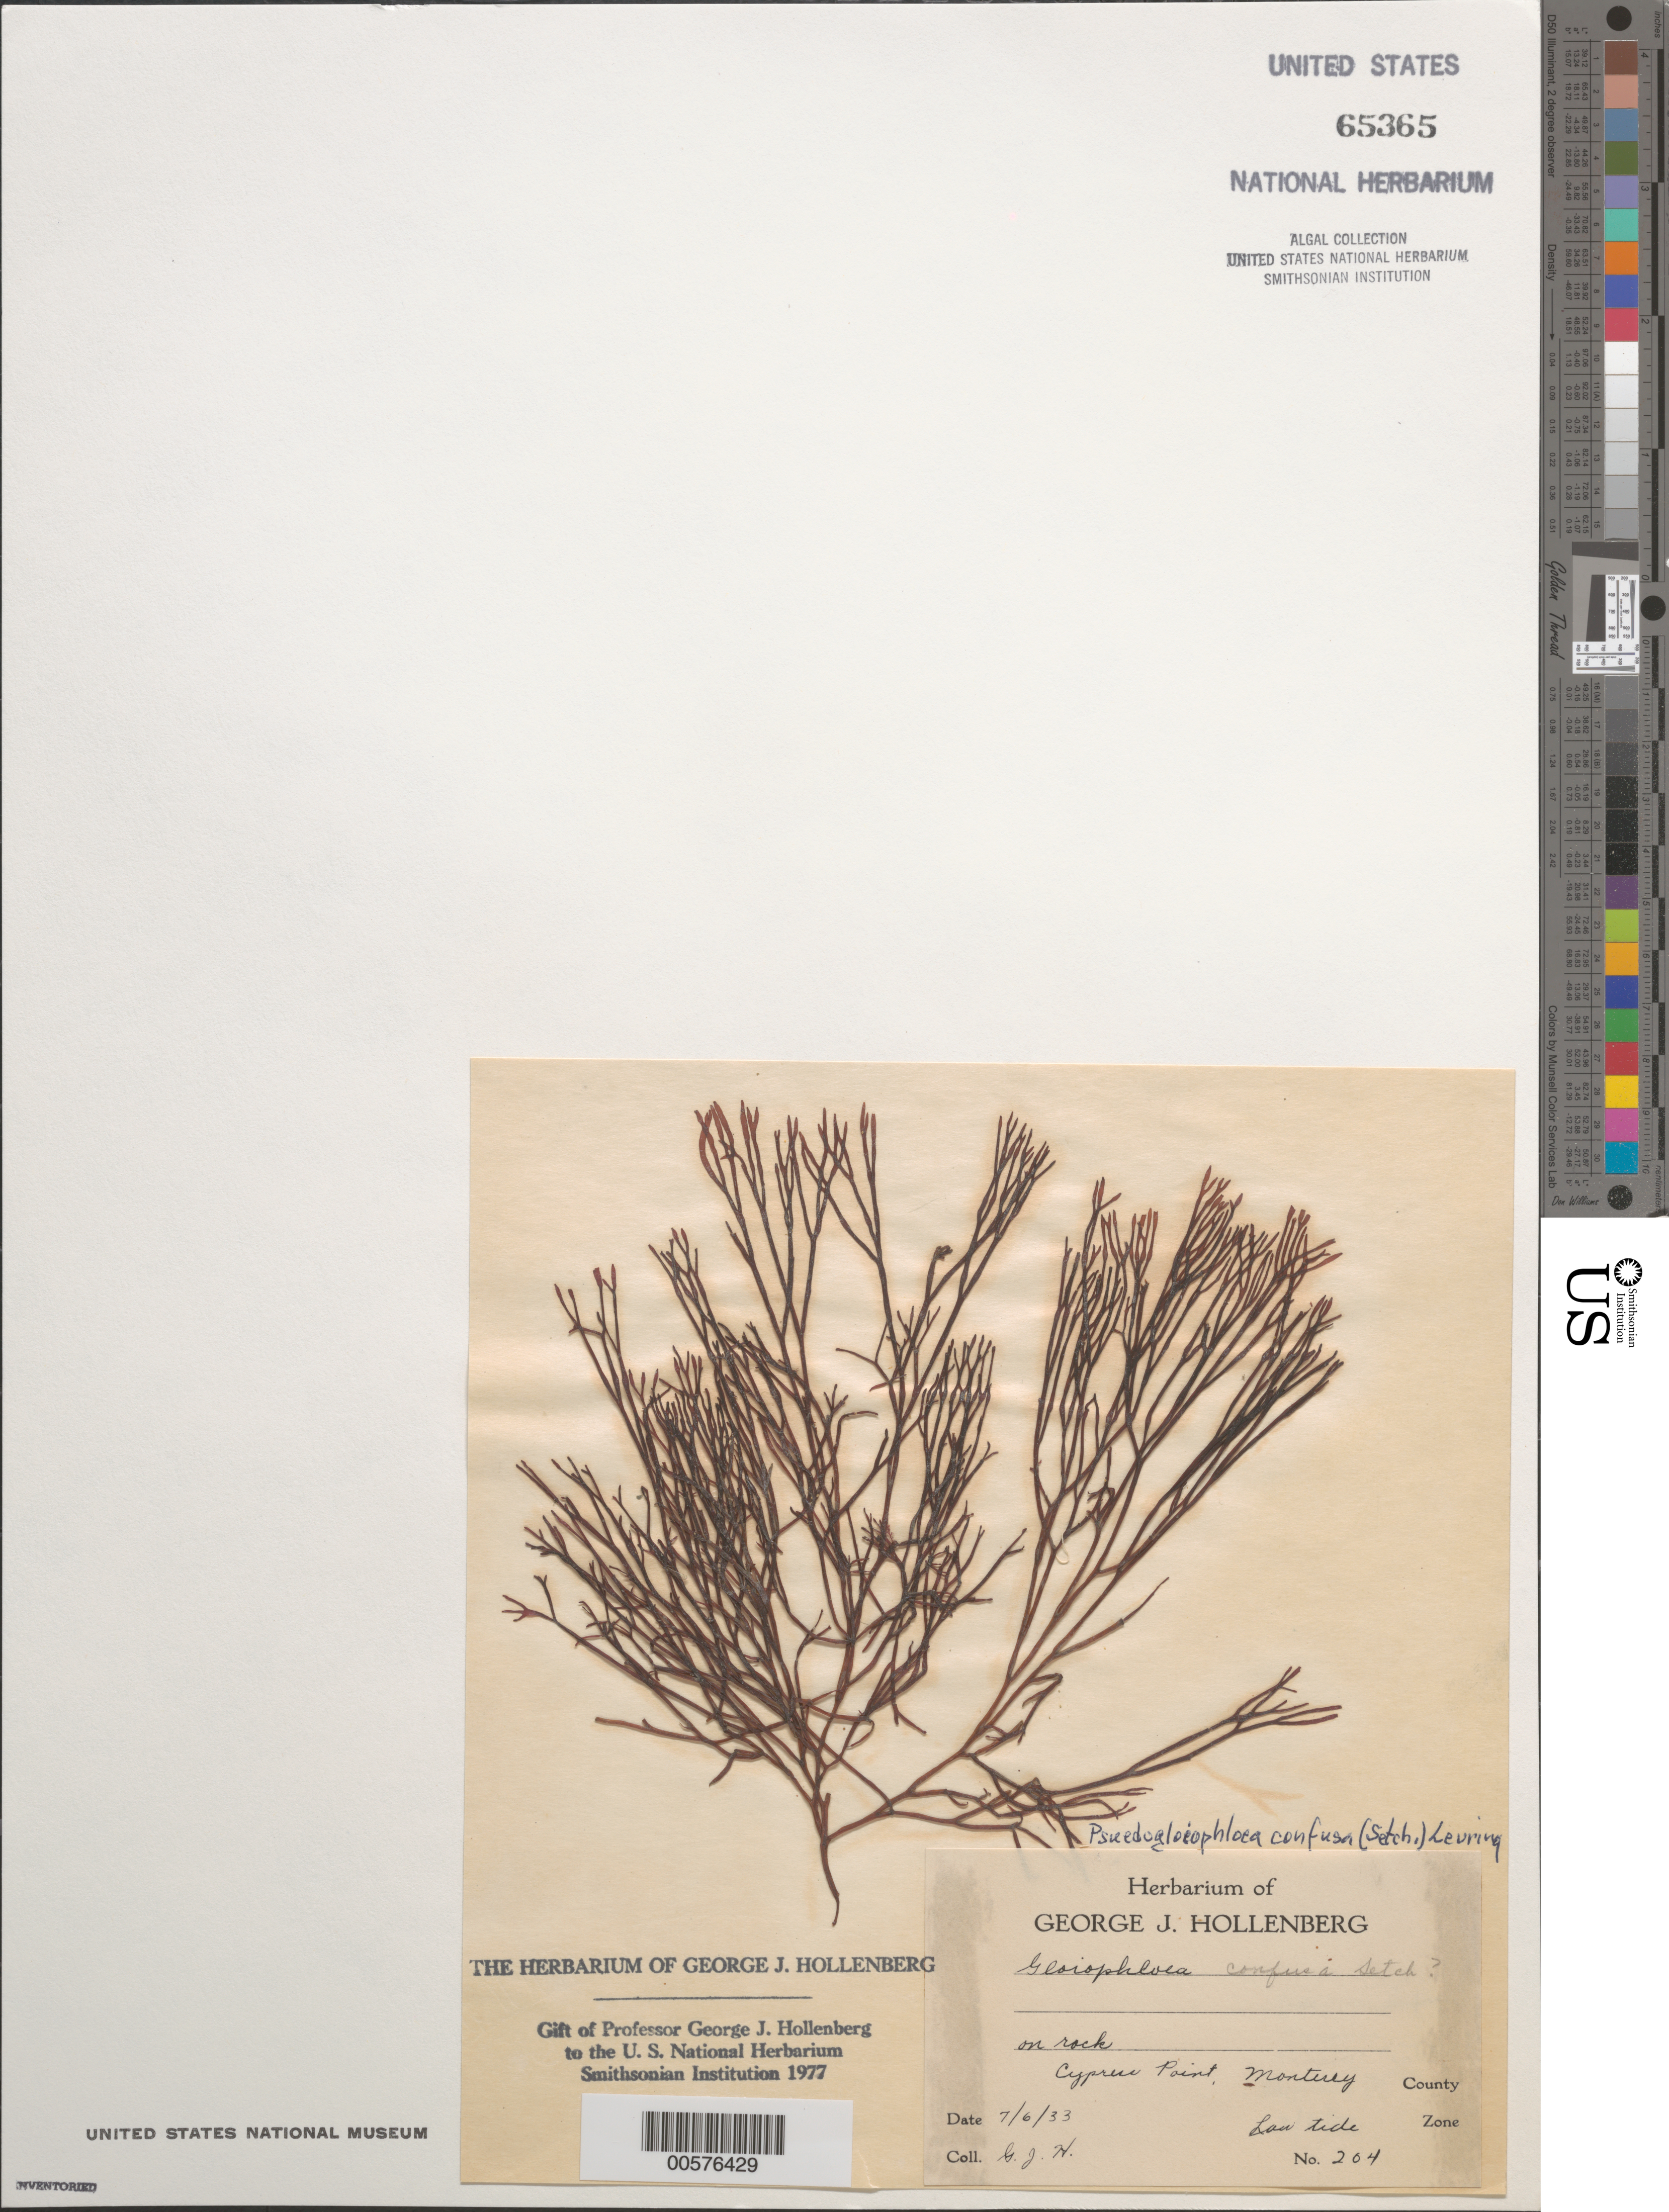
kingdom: Plantae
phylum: Rhodophyta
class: Florideophyceae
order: Nemaliales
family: Scinaiaceae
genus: Scinaia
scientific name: Scinaia confusa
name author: (Setch.) Huisman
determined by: Algae name updating Project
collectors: G. Hollenberg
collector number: GJH 204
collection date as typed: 06 Jul 1933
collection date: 1933-07-06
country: United States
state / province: California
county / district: Monterey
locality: Cypress Point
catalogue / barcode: US 65365